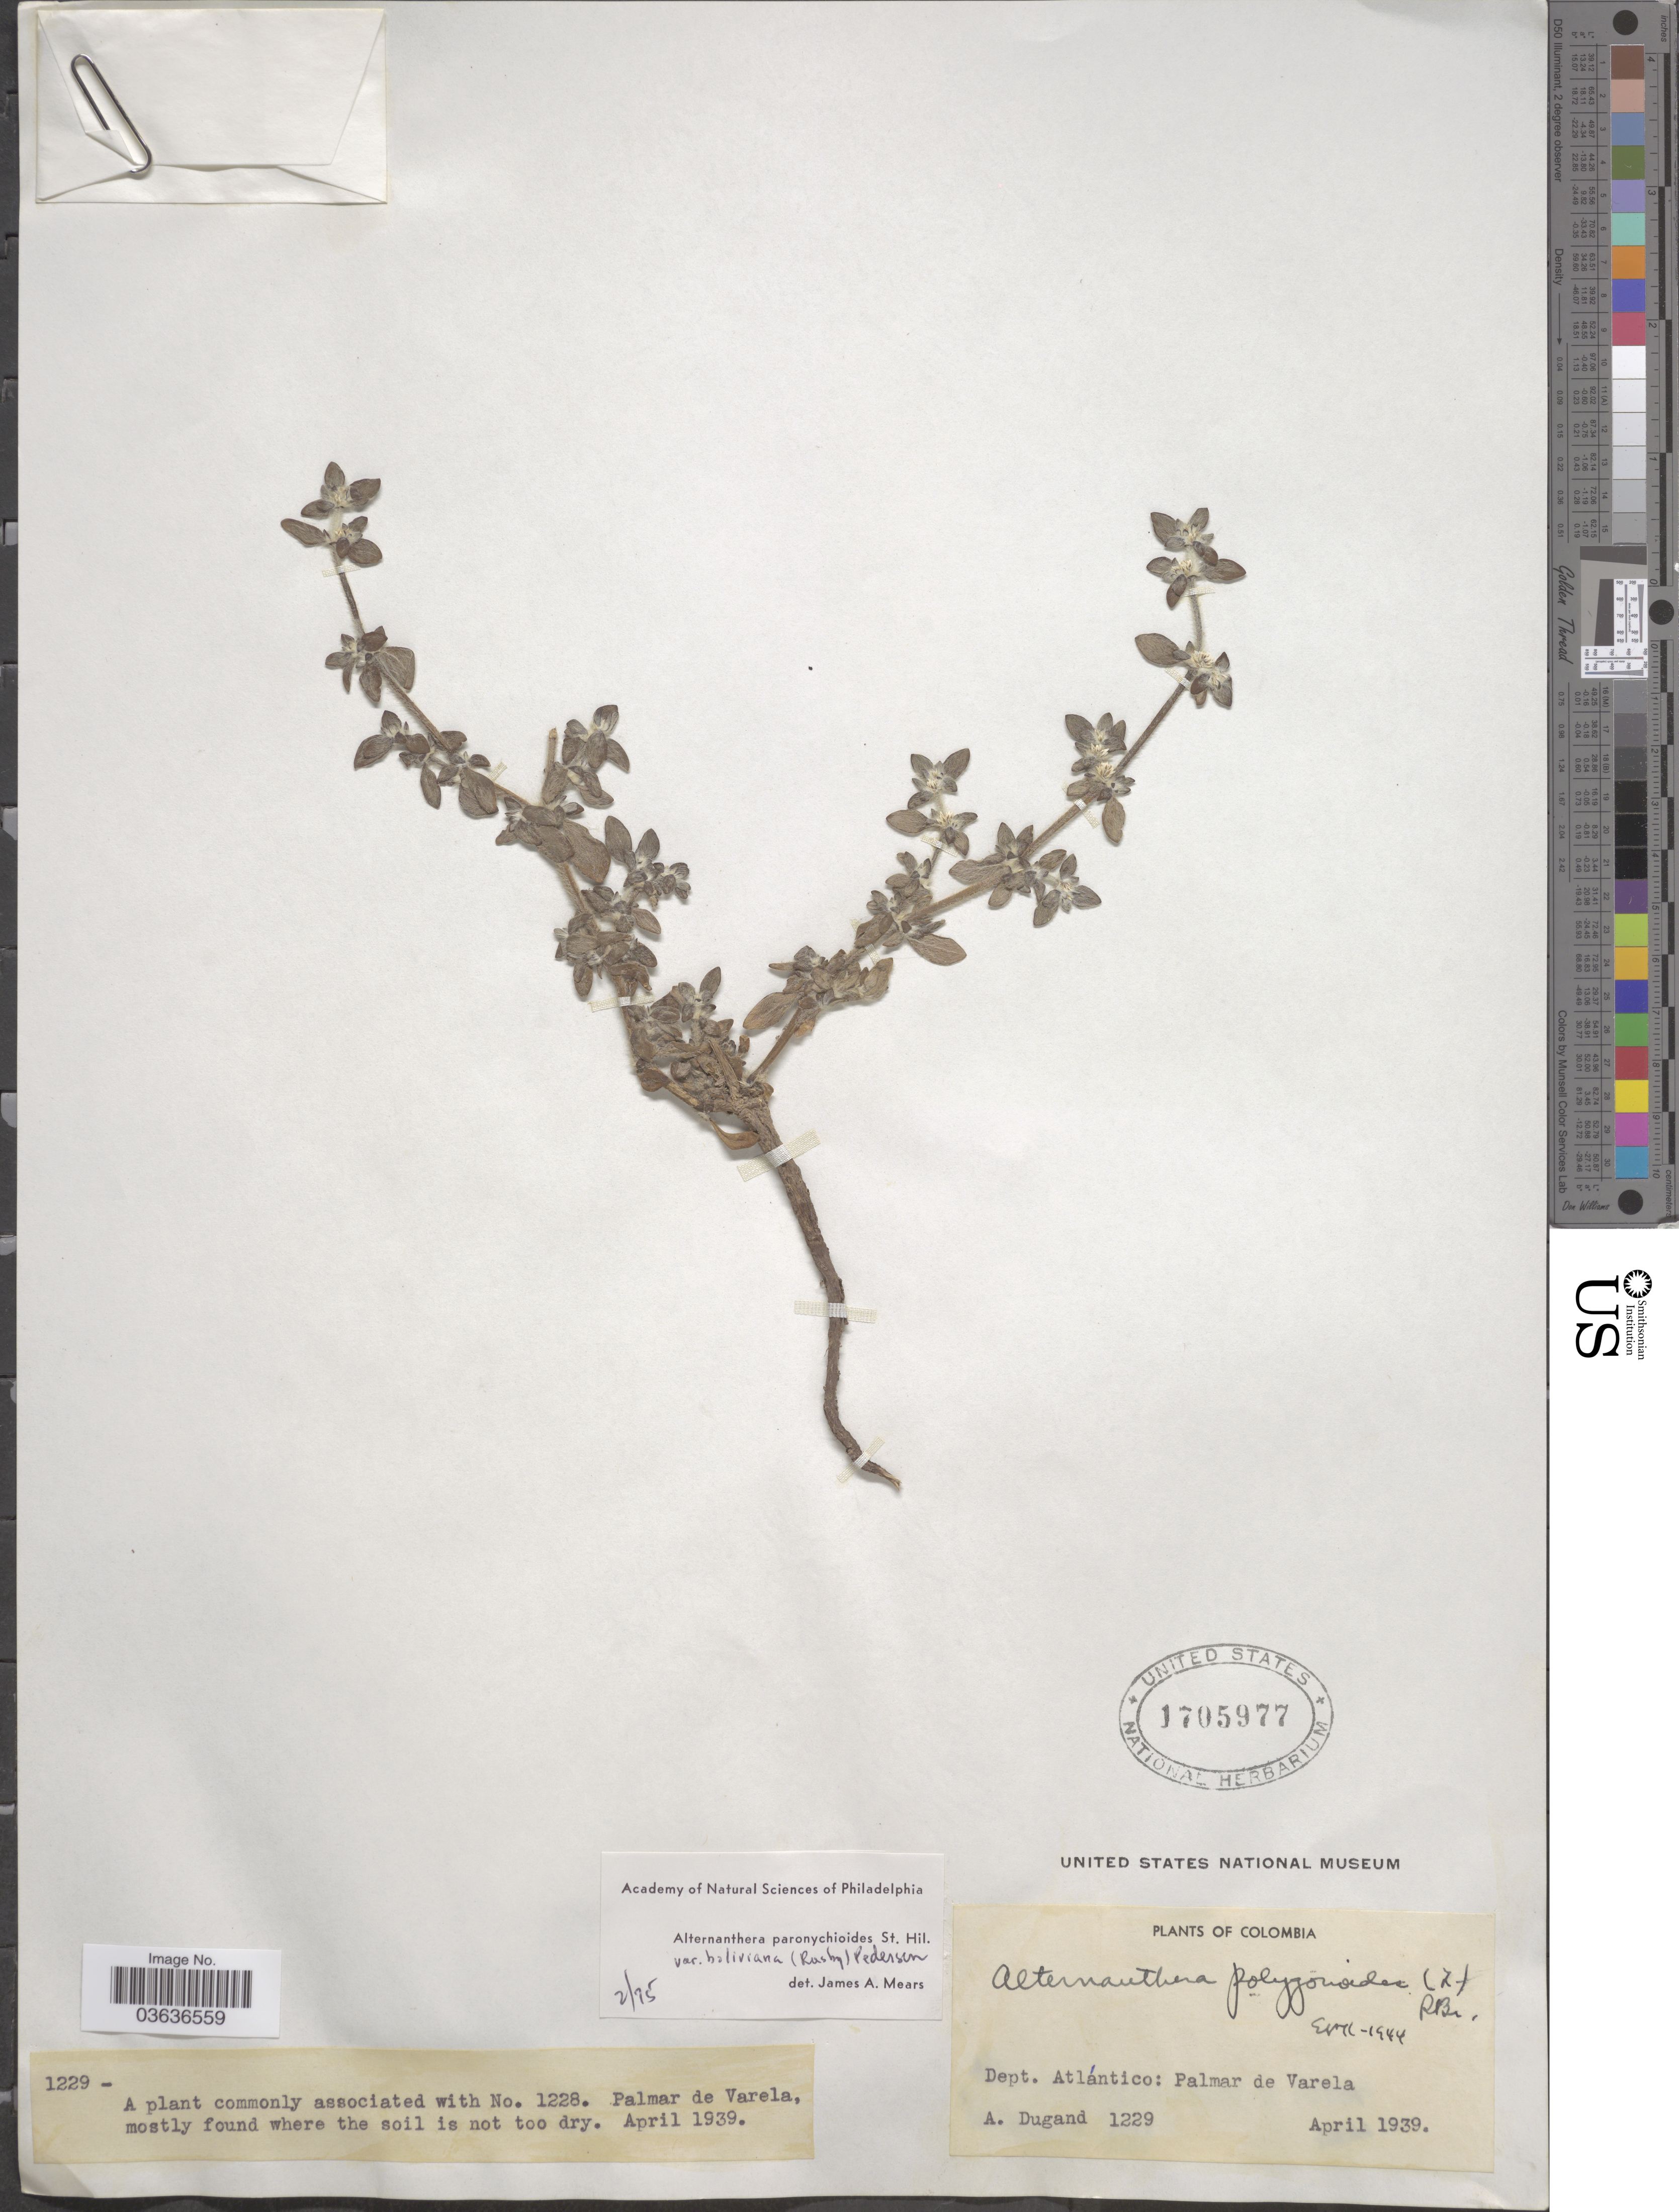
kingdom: Plantae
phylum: Tracheophyta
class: Magnoliopsida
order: Caryophyllales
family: Amaranthaceae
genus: Alternanthera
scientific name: Alternanthera paronychioides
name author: A. St.-Hil.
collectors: A. Dugand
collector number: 1229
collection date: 1939-04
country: Colombia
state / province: Atlántico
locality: Dept. Atlántico: Palmar de Varela.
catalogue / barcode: US 1705977